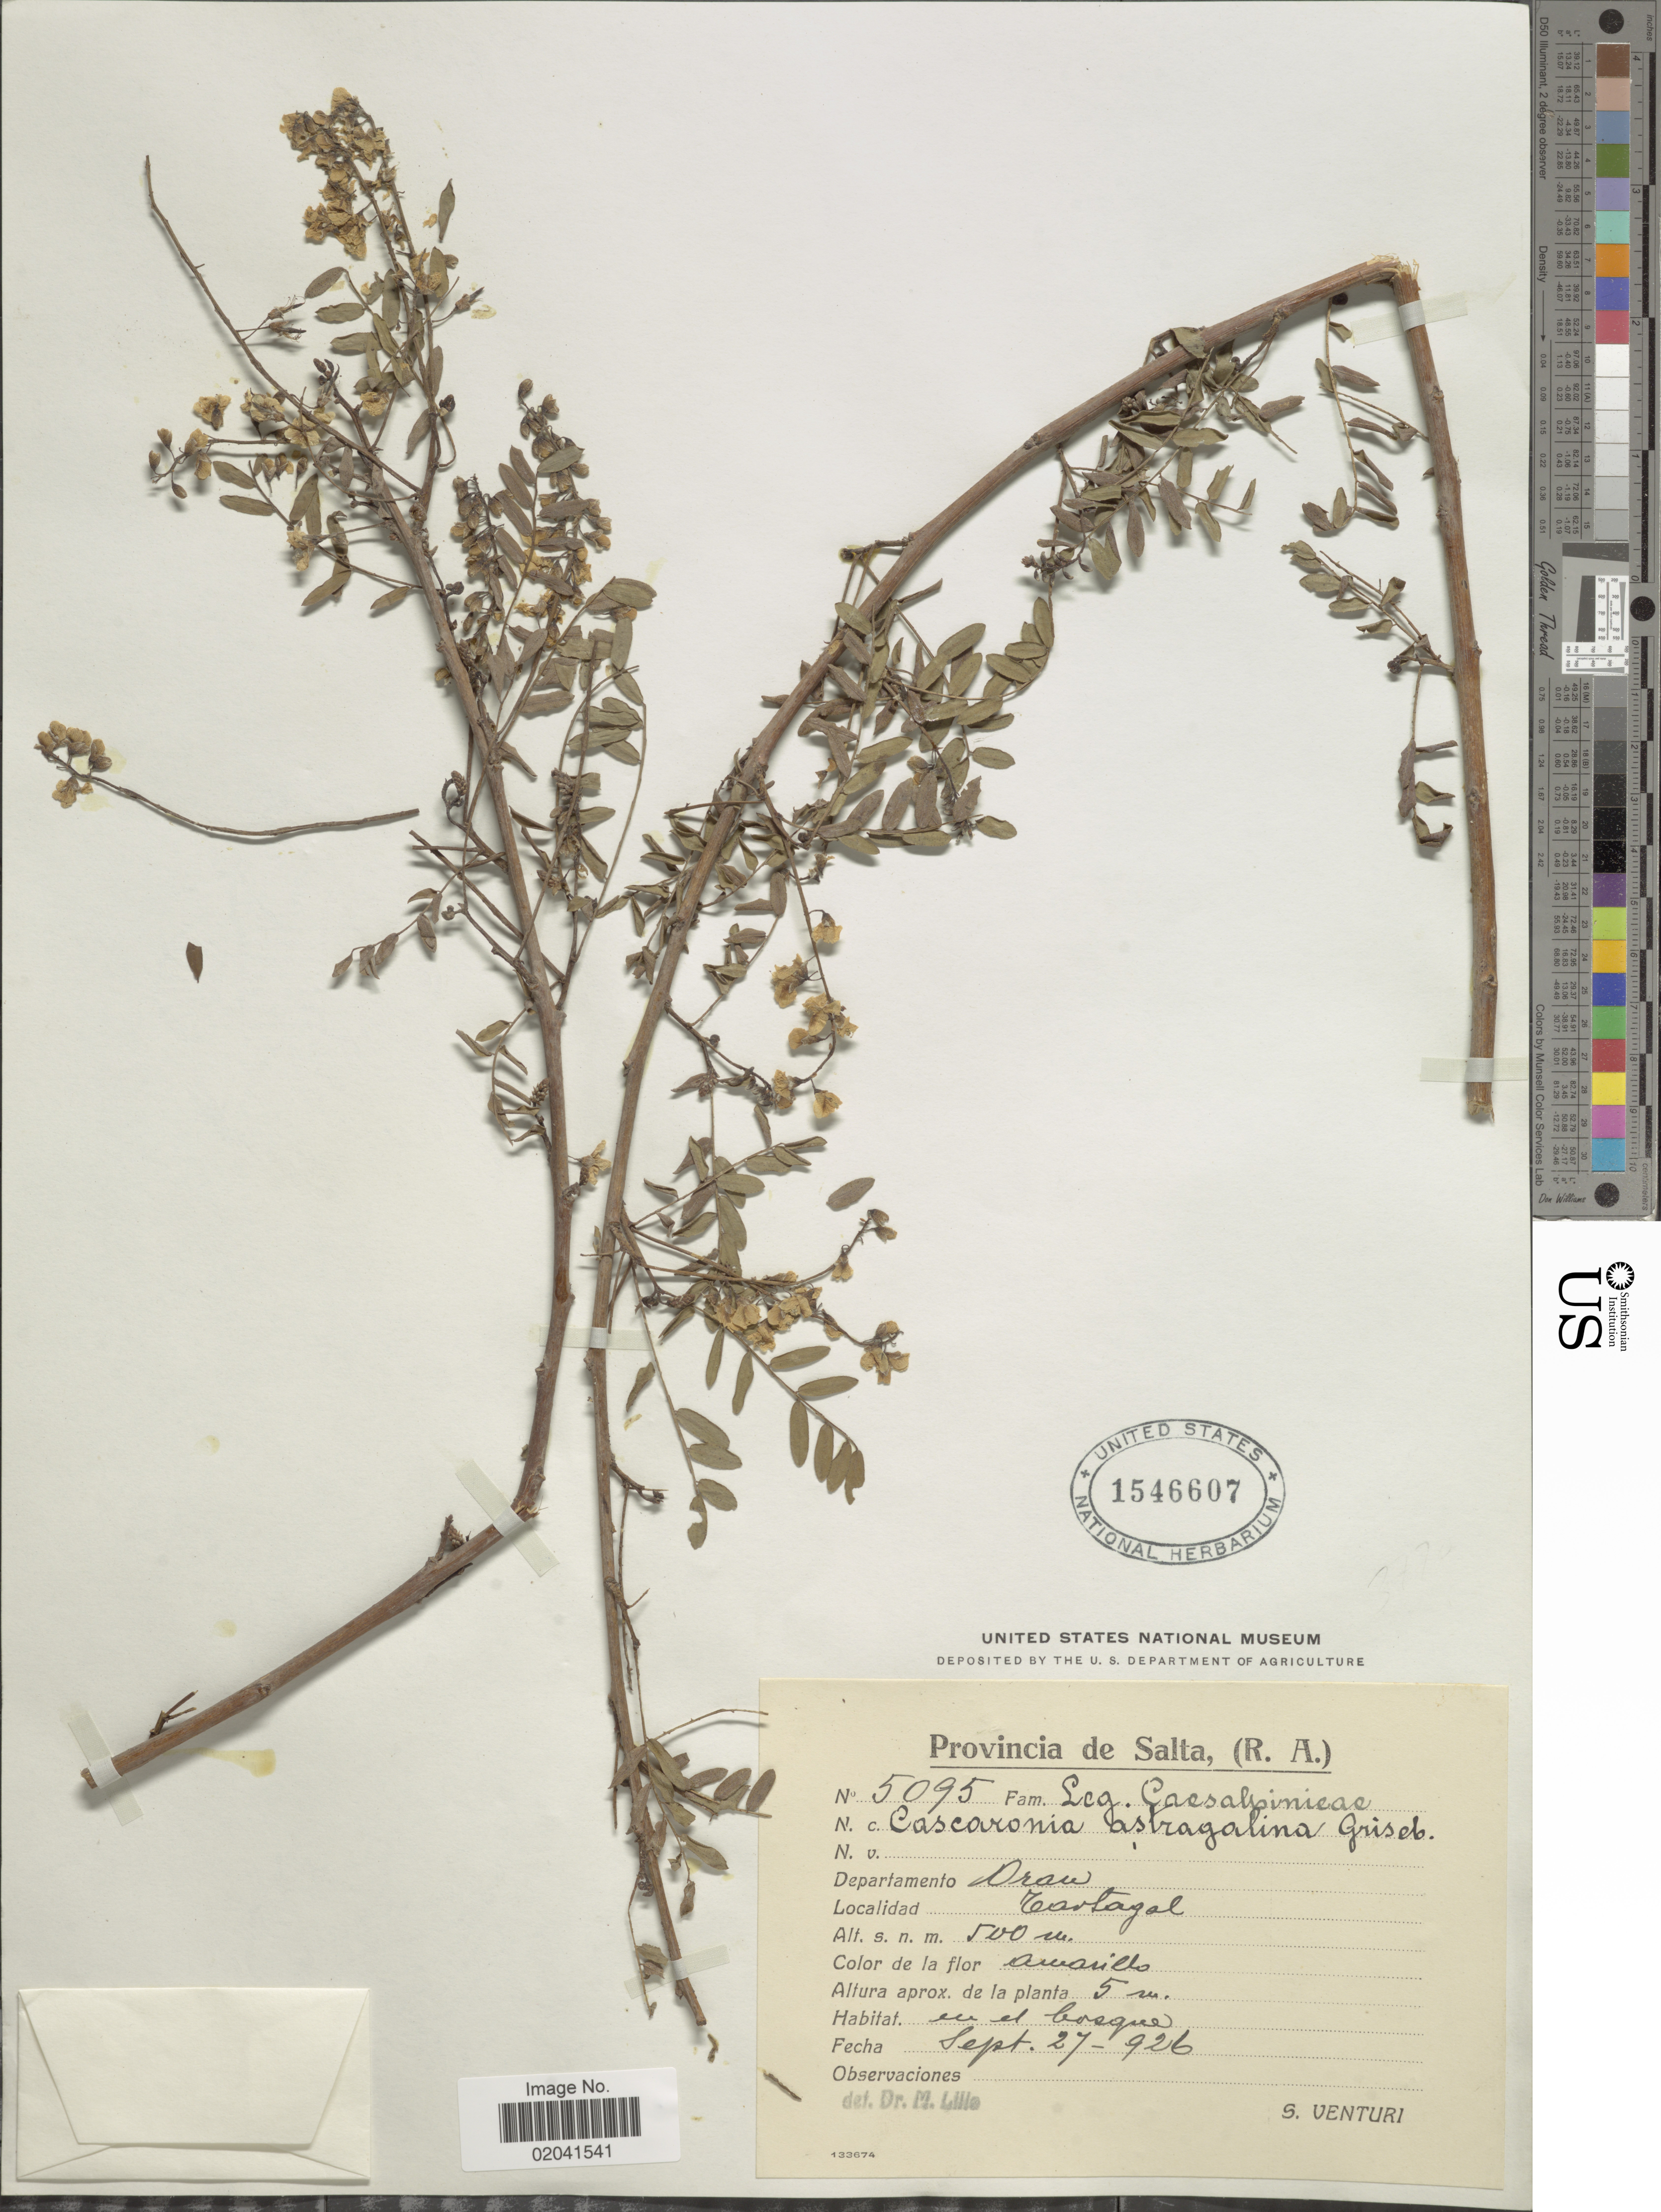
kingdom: Plantae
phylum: Tracheophyta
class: Magnoliopsida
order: Fabales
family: Fabaceae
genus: Cascaronia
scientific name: Cascaronia sp.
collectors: S. Venturi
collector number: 5095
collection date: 1926-09-27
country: Argentina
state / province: Salta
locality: Provincia de Salta (R. A. ) Departamento Oran, Tartagal.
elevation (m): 500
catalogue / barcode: US 1546607